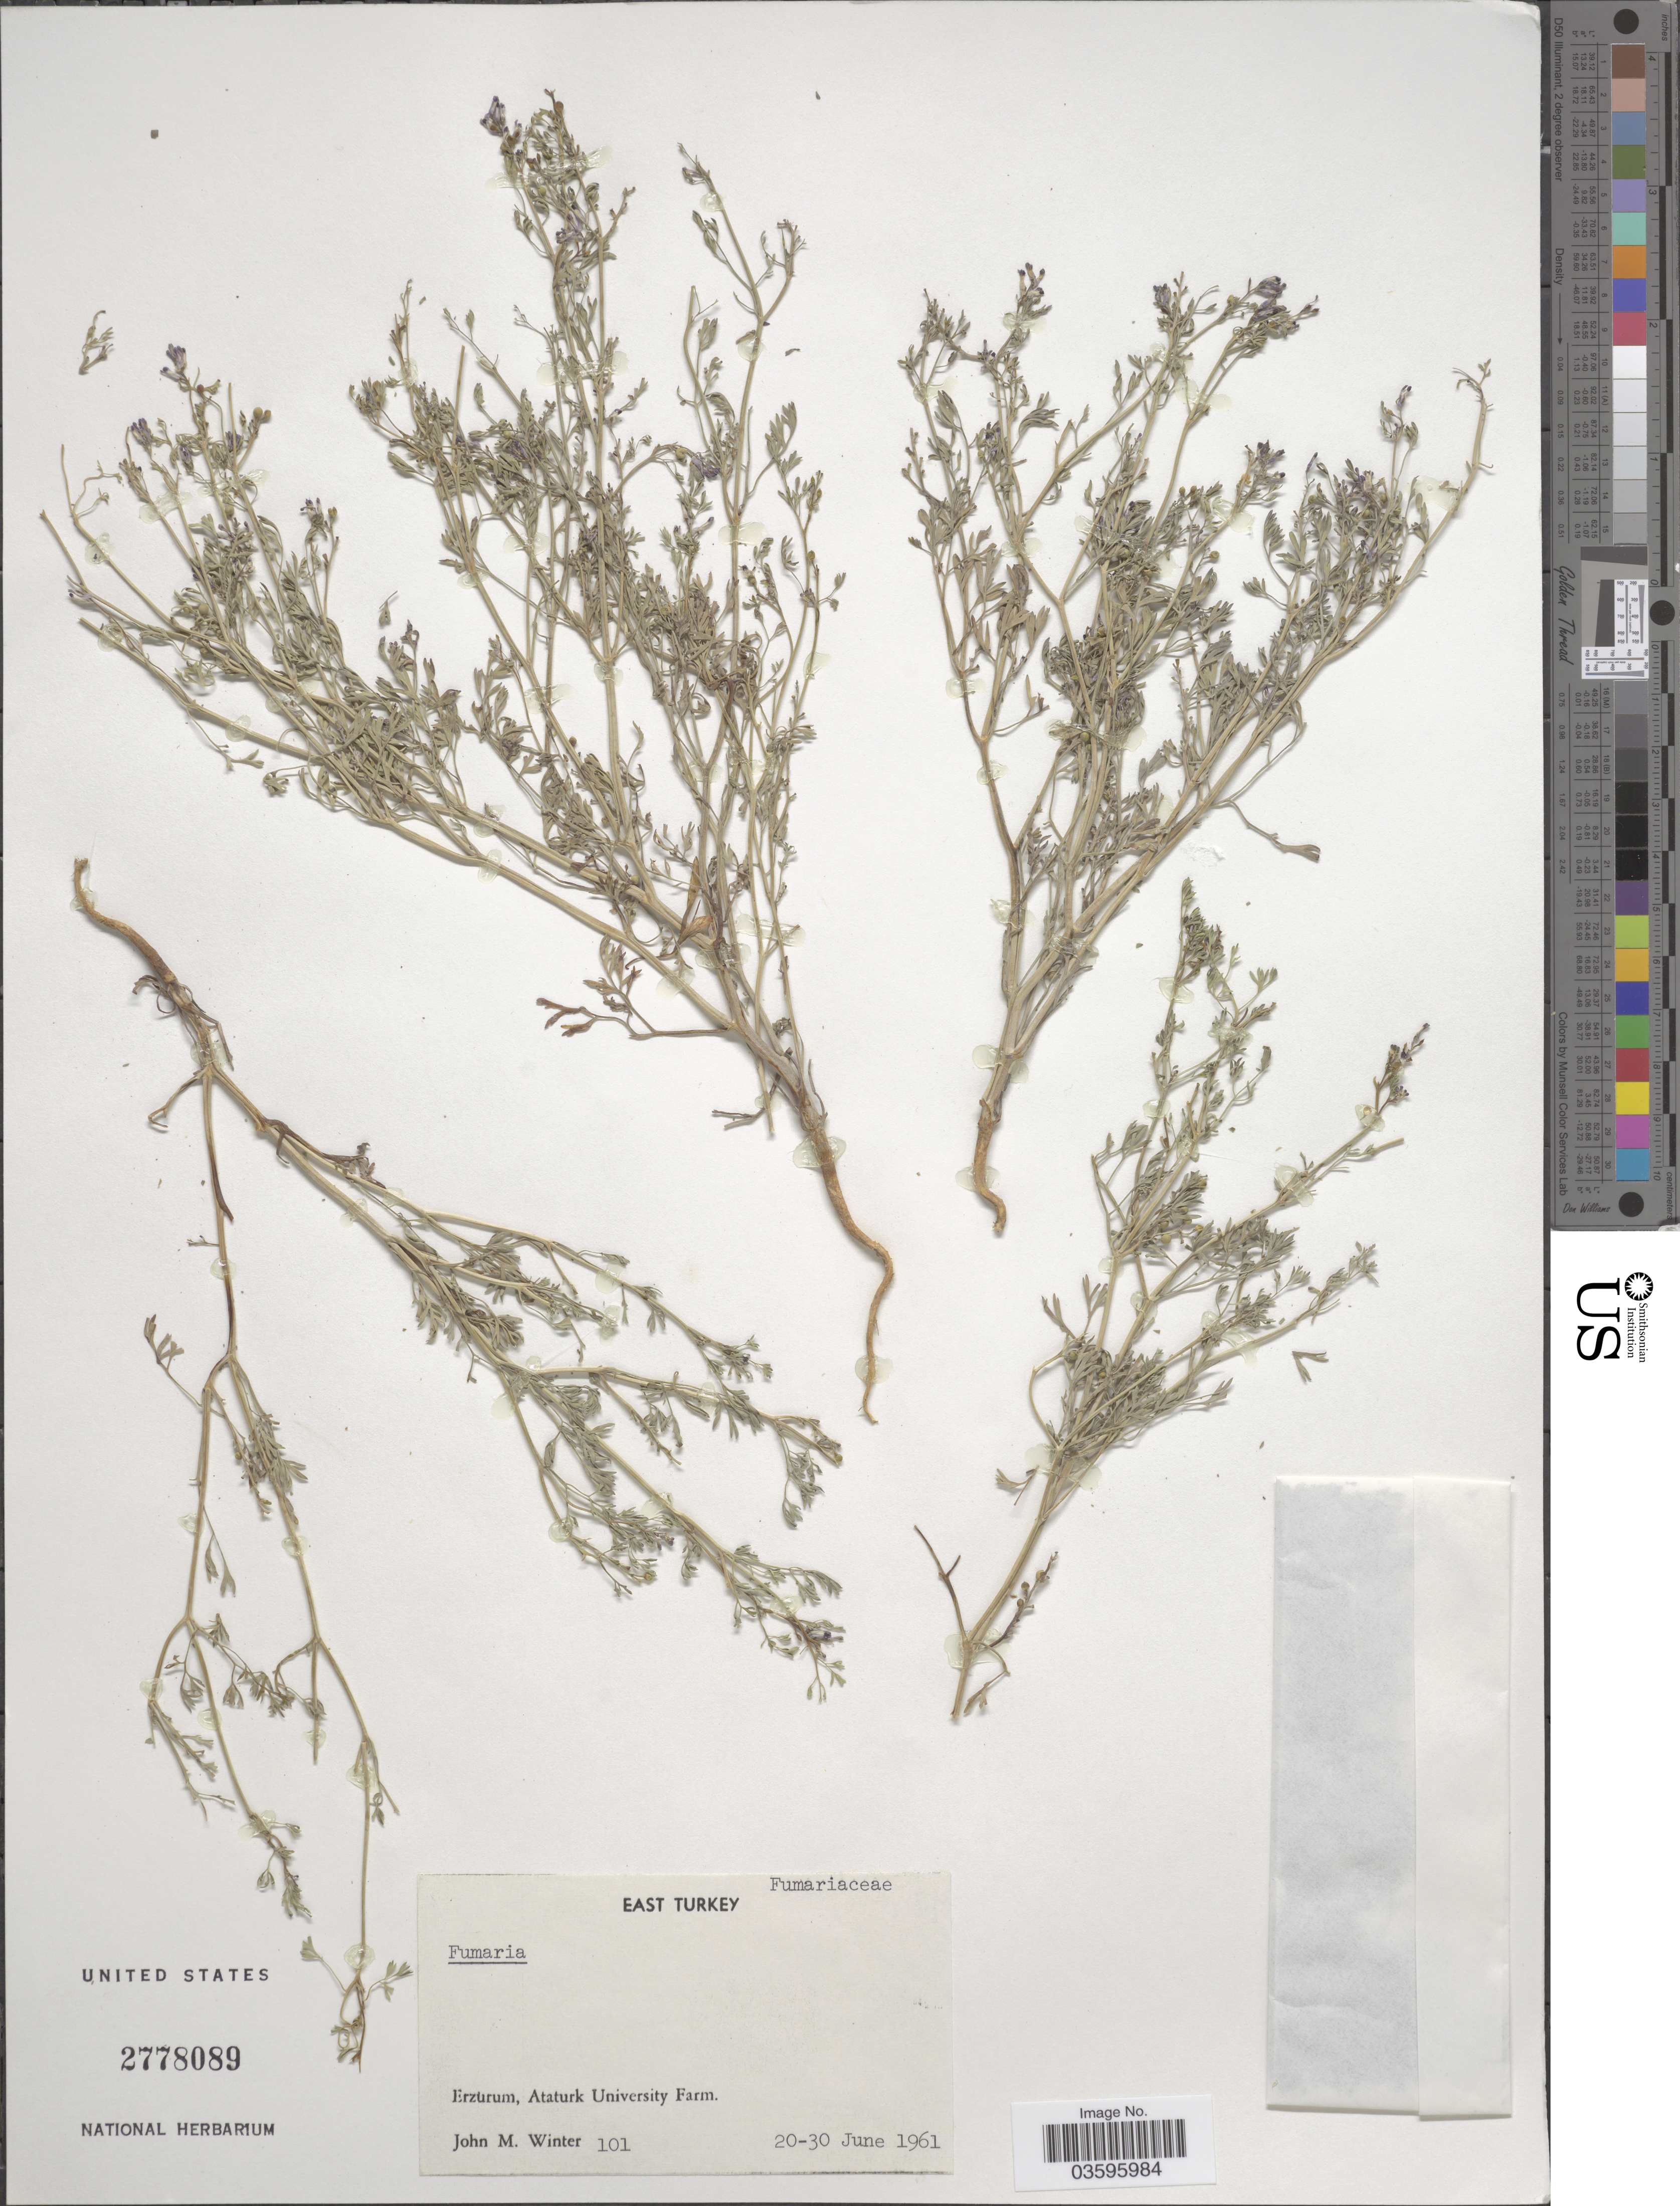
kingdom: Plantae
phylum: Tracheophyta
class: Magnoliopsida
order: Ranunculales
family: Papaveraceae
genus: Fumaria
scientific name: Fumaria sp.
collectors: J. M. Winter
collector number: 101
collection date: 1961-06-20/1961-06-30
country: Turkey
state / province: Erzurum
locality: East Turkey. Ataturk University Farm.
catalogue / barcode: US 2778089